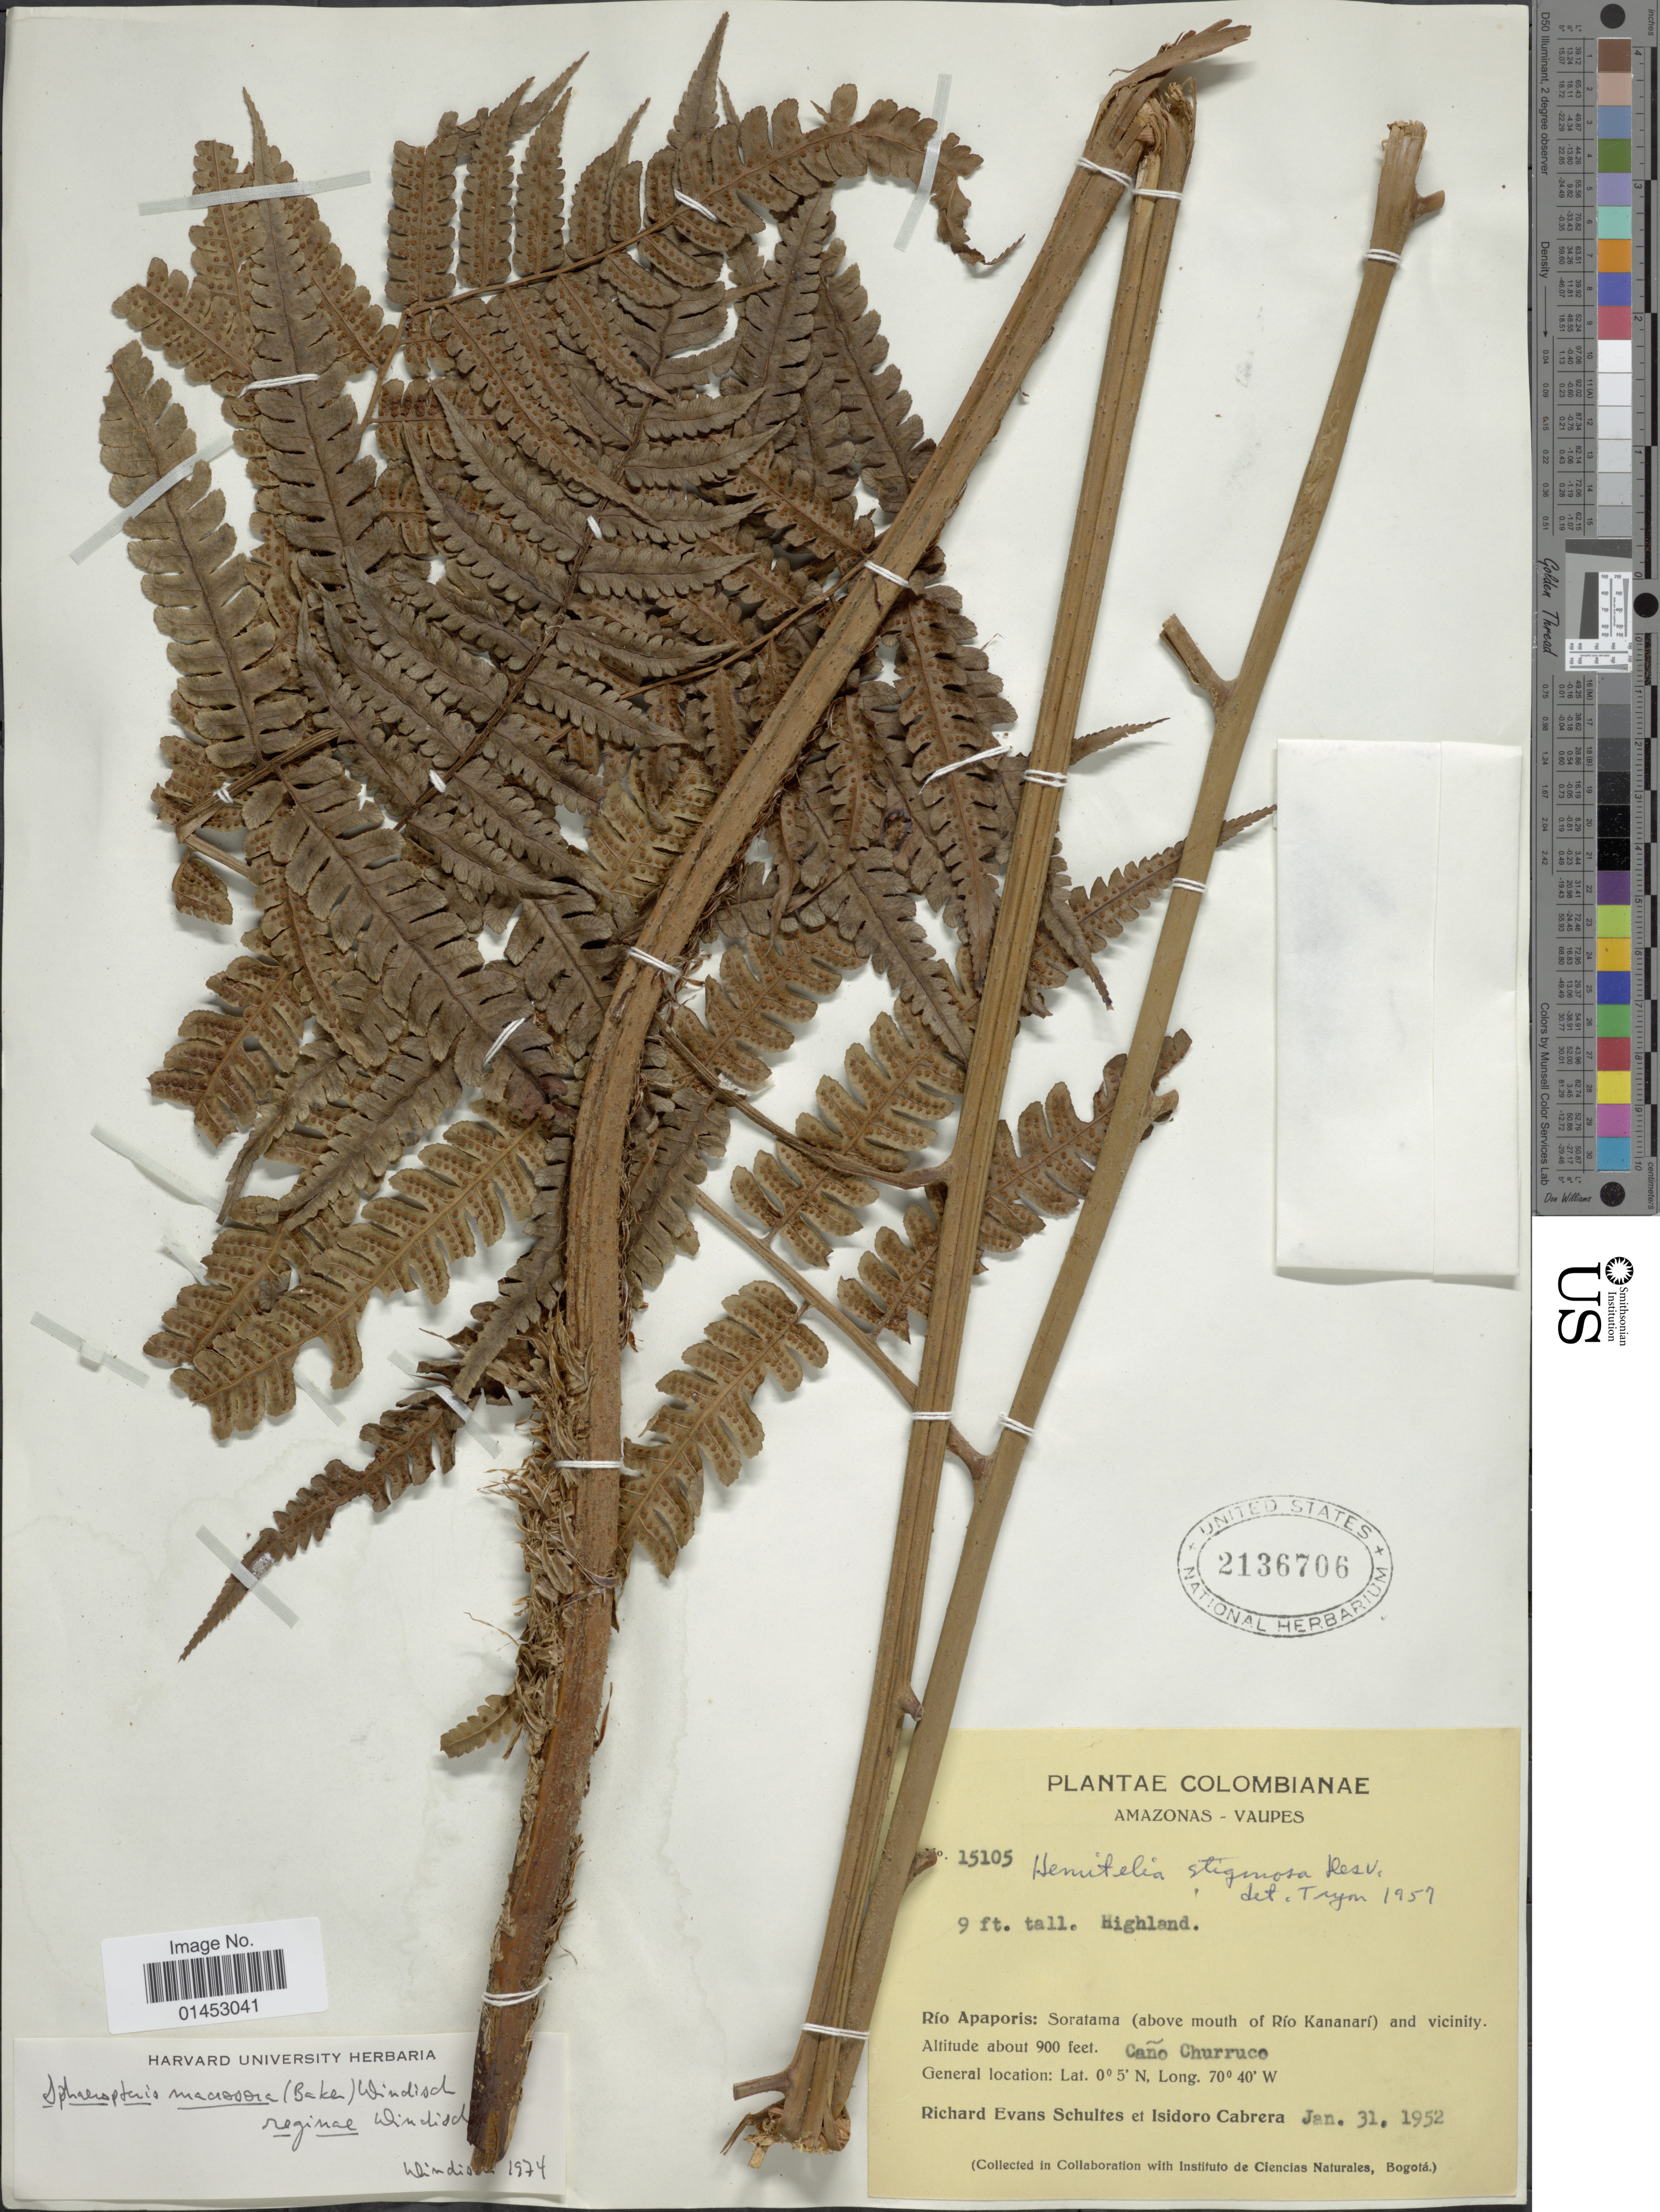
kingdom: Plantae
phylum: Tracheophyta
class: Polypodiopsida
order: Cyatheales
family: Cyatheaceae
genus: Cyathea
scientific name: Cyathea traillii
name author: (Baker) Domin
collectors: R. E. Schultes & I. Cabrera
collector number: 15105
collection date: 1952-01-31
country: Colombia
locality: Amazonas-Vaupes, Río Apaporis: Soratama (above mouth of Rí Kananarí) and vicinity, Caño Churruce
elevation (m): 274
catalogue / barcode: US 2136706